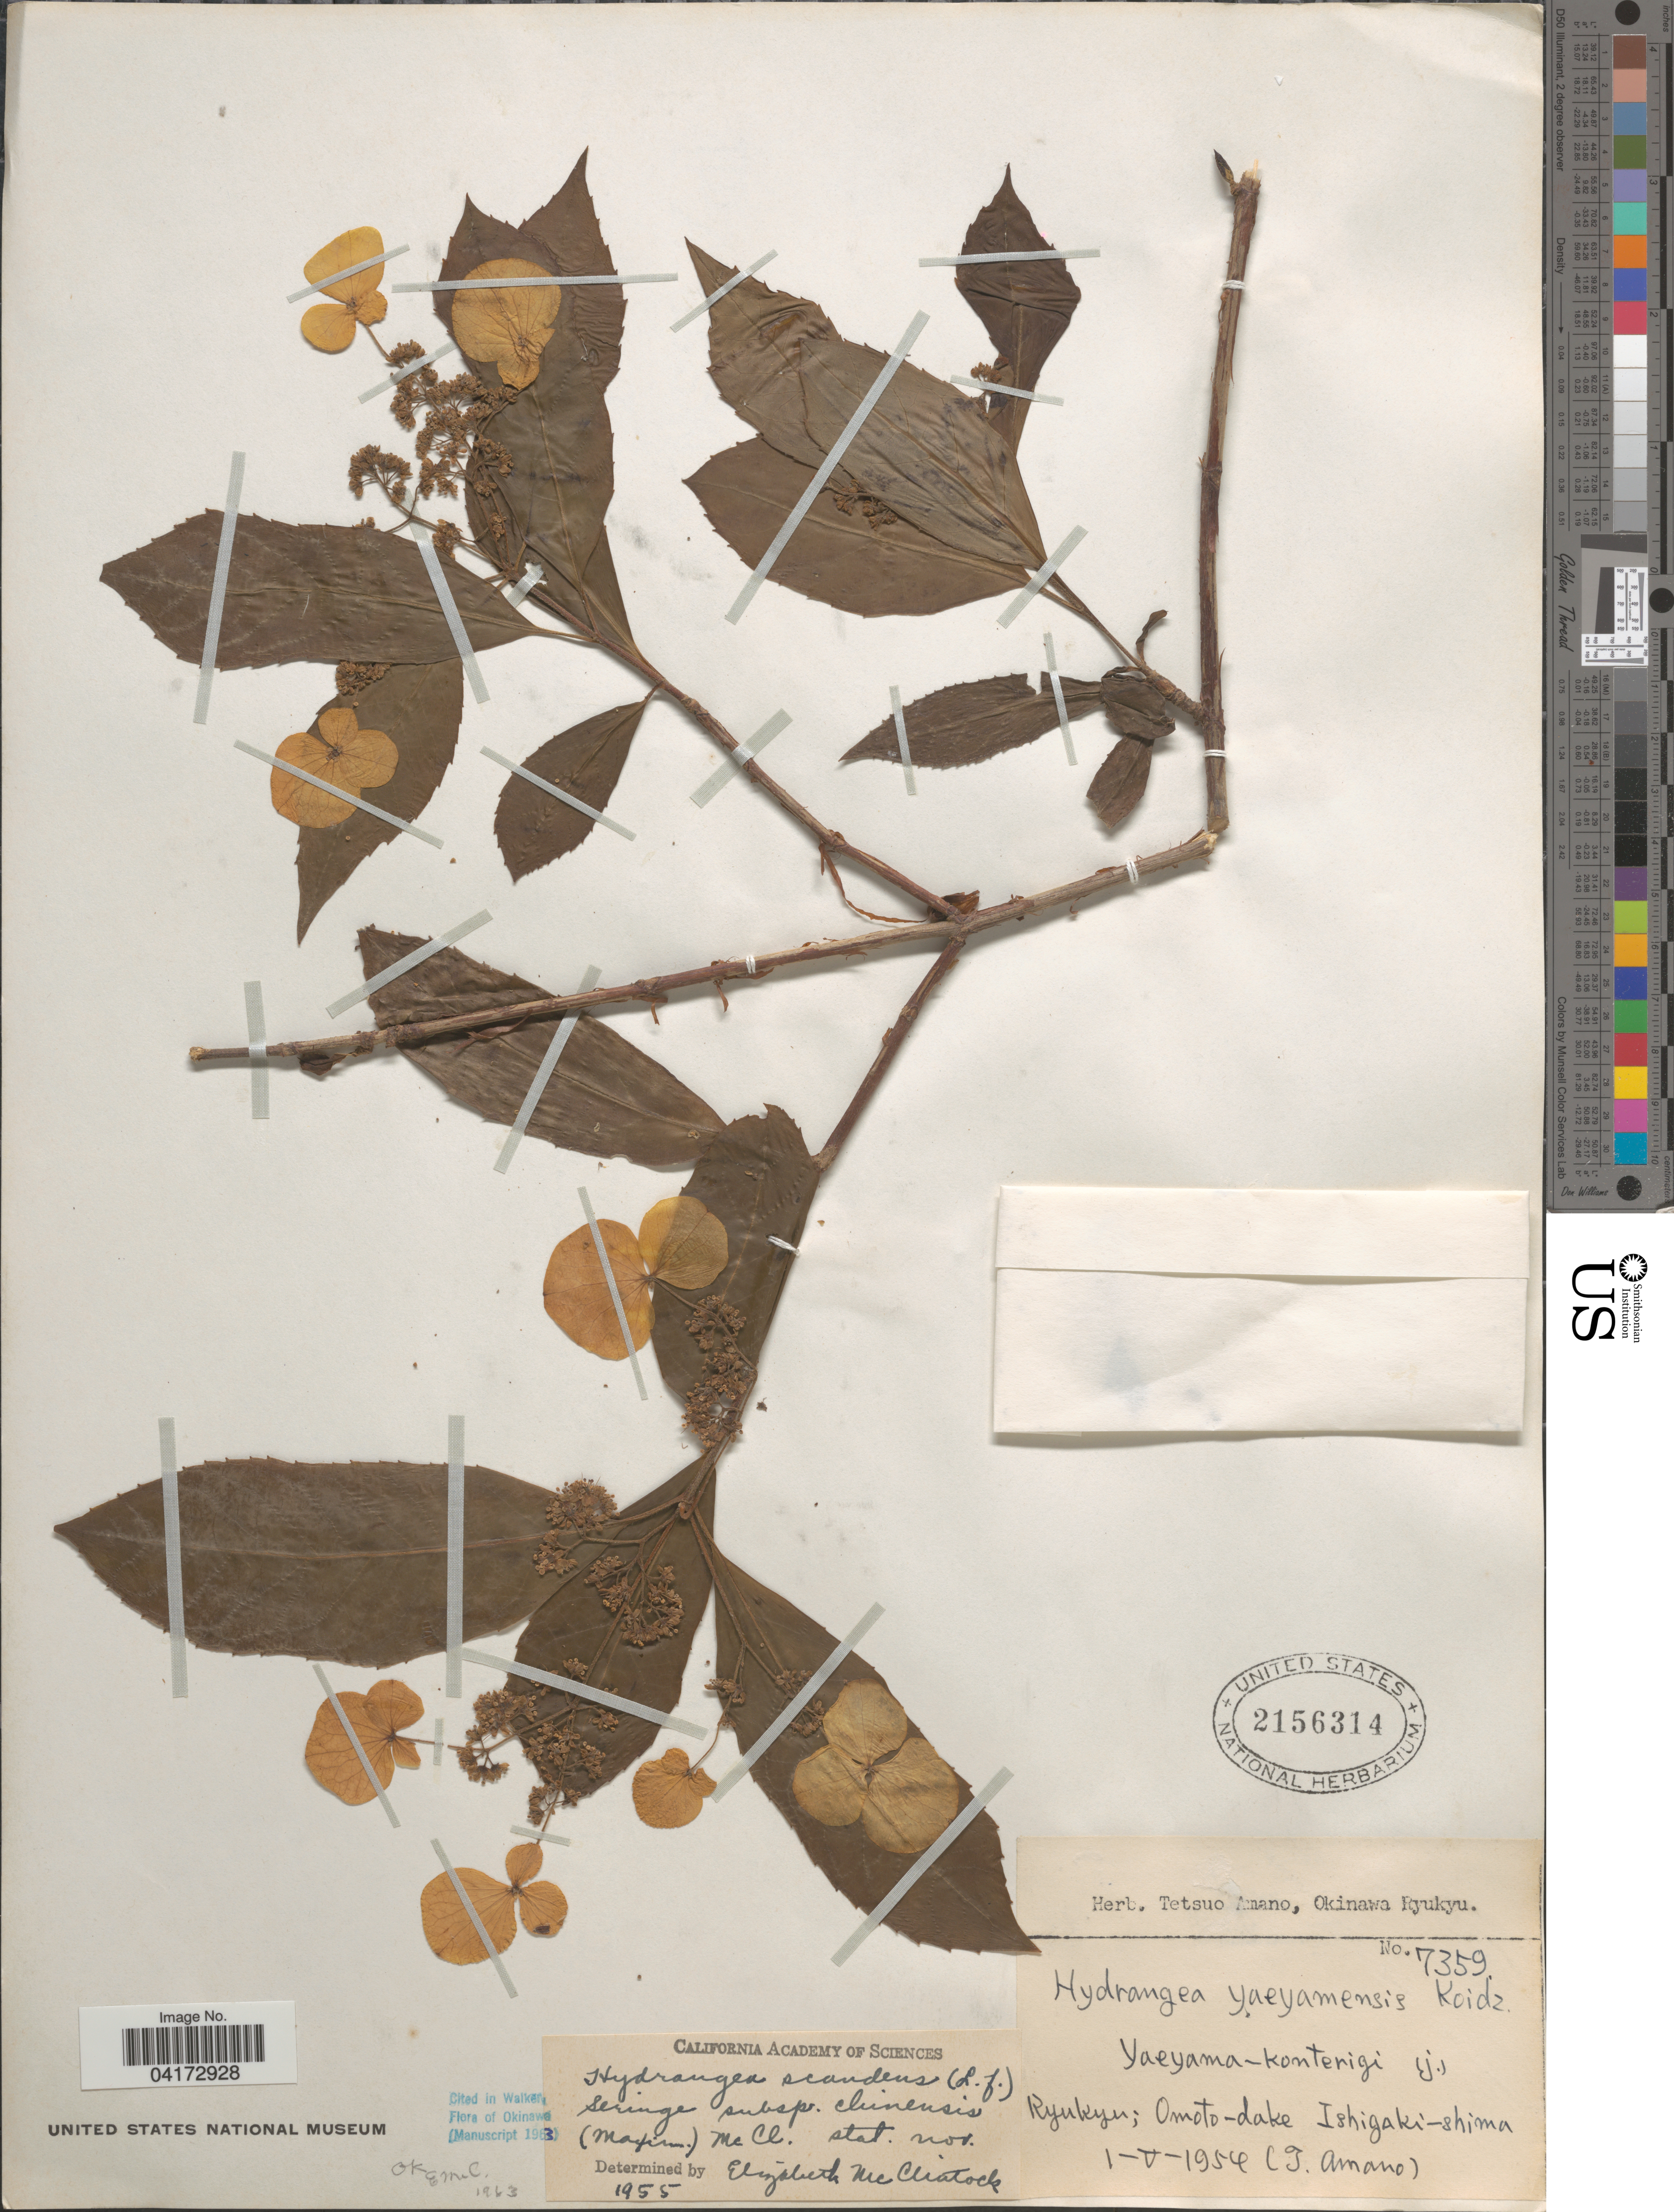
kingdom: Plantae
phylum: Tracheophyta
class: Magnoliopsida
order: Cornales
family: Hydrangeaceae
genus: Hydrangea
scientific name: Hydrangea scandens subsp. chinensis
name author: (Maxim.) E. M. McClint.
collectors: T. Amano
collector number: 7359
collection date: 1954-05-01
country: Japan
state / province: Okinawa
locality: Ryukyu; Omoto-dake Ishigaki-shima.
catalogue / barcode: US 2156314